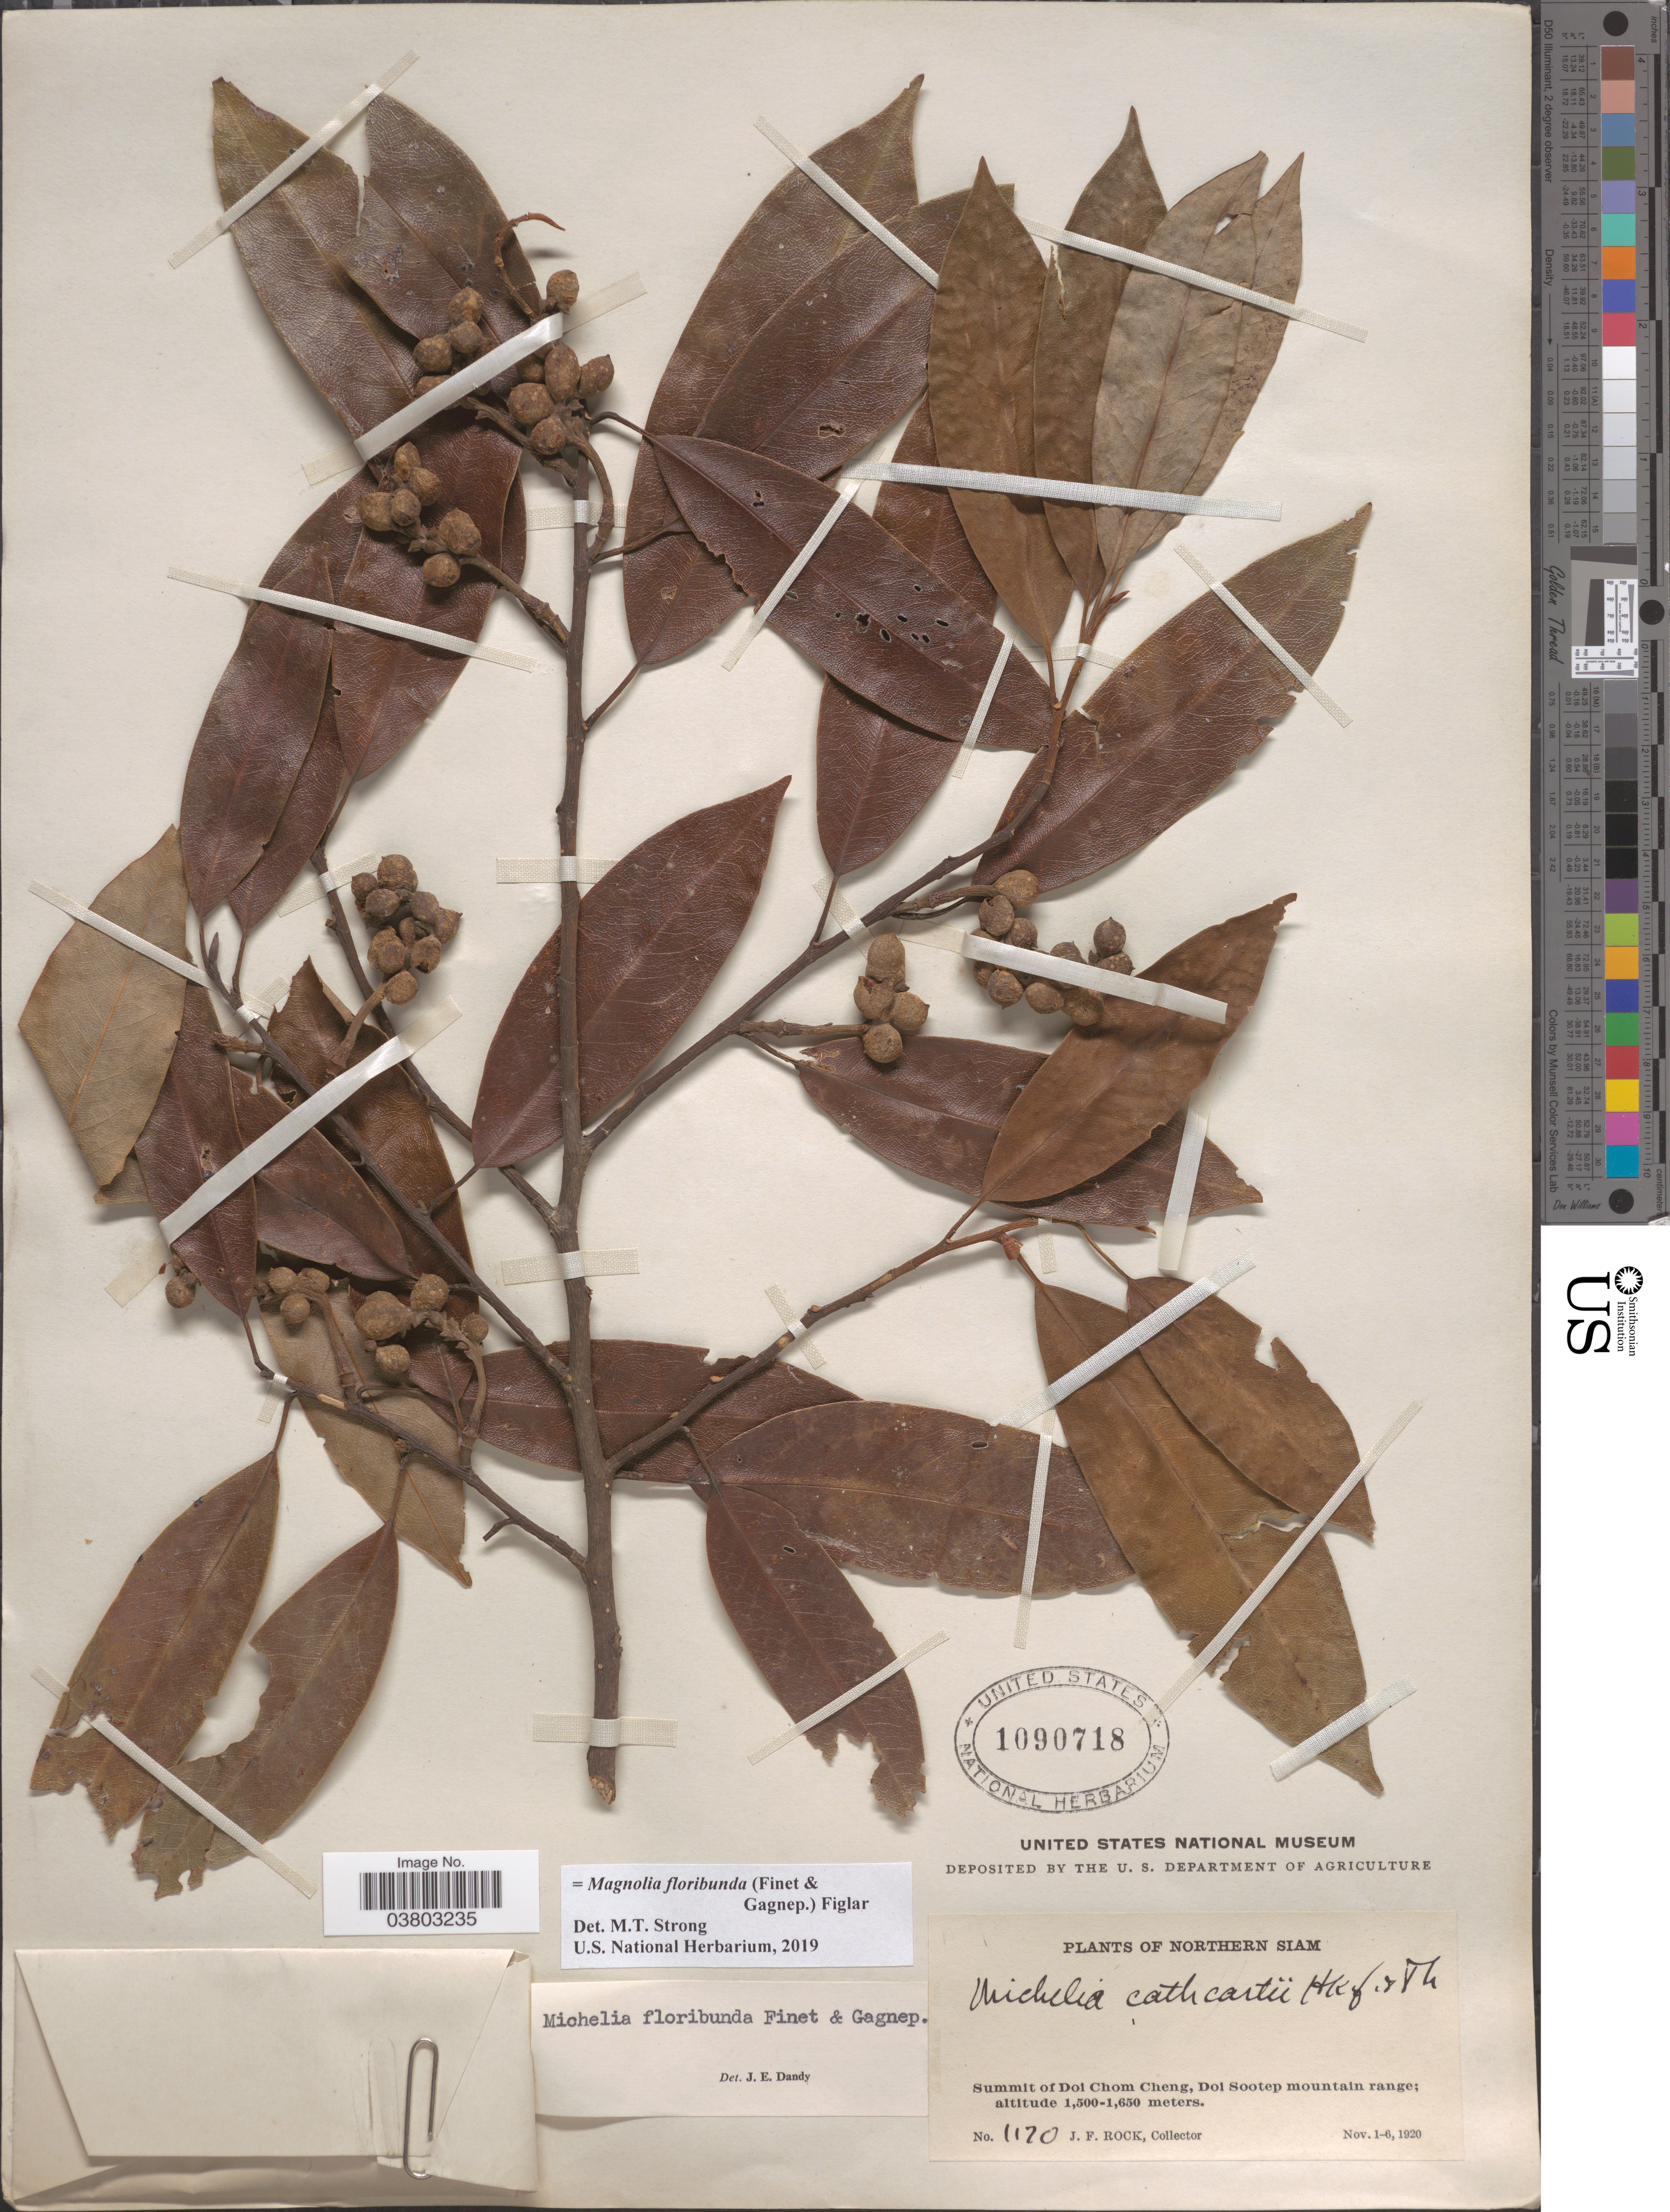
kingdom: Plantae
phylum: Tracheophyta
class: Magnoliopsida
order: Magnoliales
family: Magnoliaceae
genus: Magnolia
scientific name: Magnolia floribunda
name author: (Finet & Gagnep.) Figlar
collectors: J. Rock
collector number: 1170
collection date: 1920-11-01/1920-11-06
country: Thailand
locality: Northern Siam. Summit of Doi Chom Cheng, Doi Sootep mountain range.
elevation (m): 1500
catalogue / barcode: US 1090718